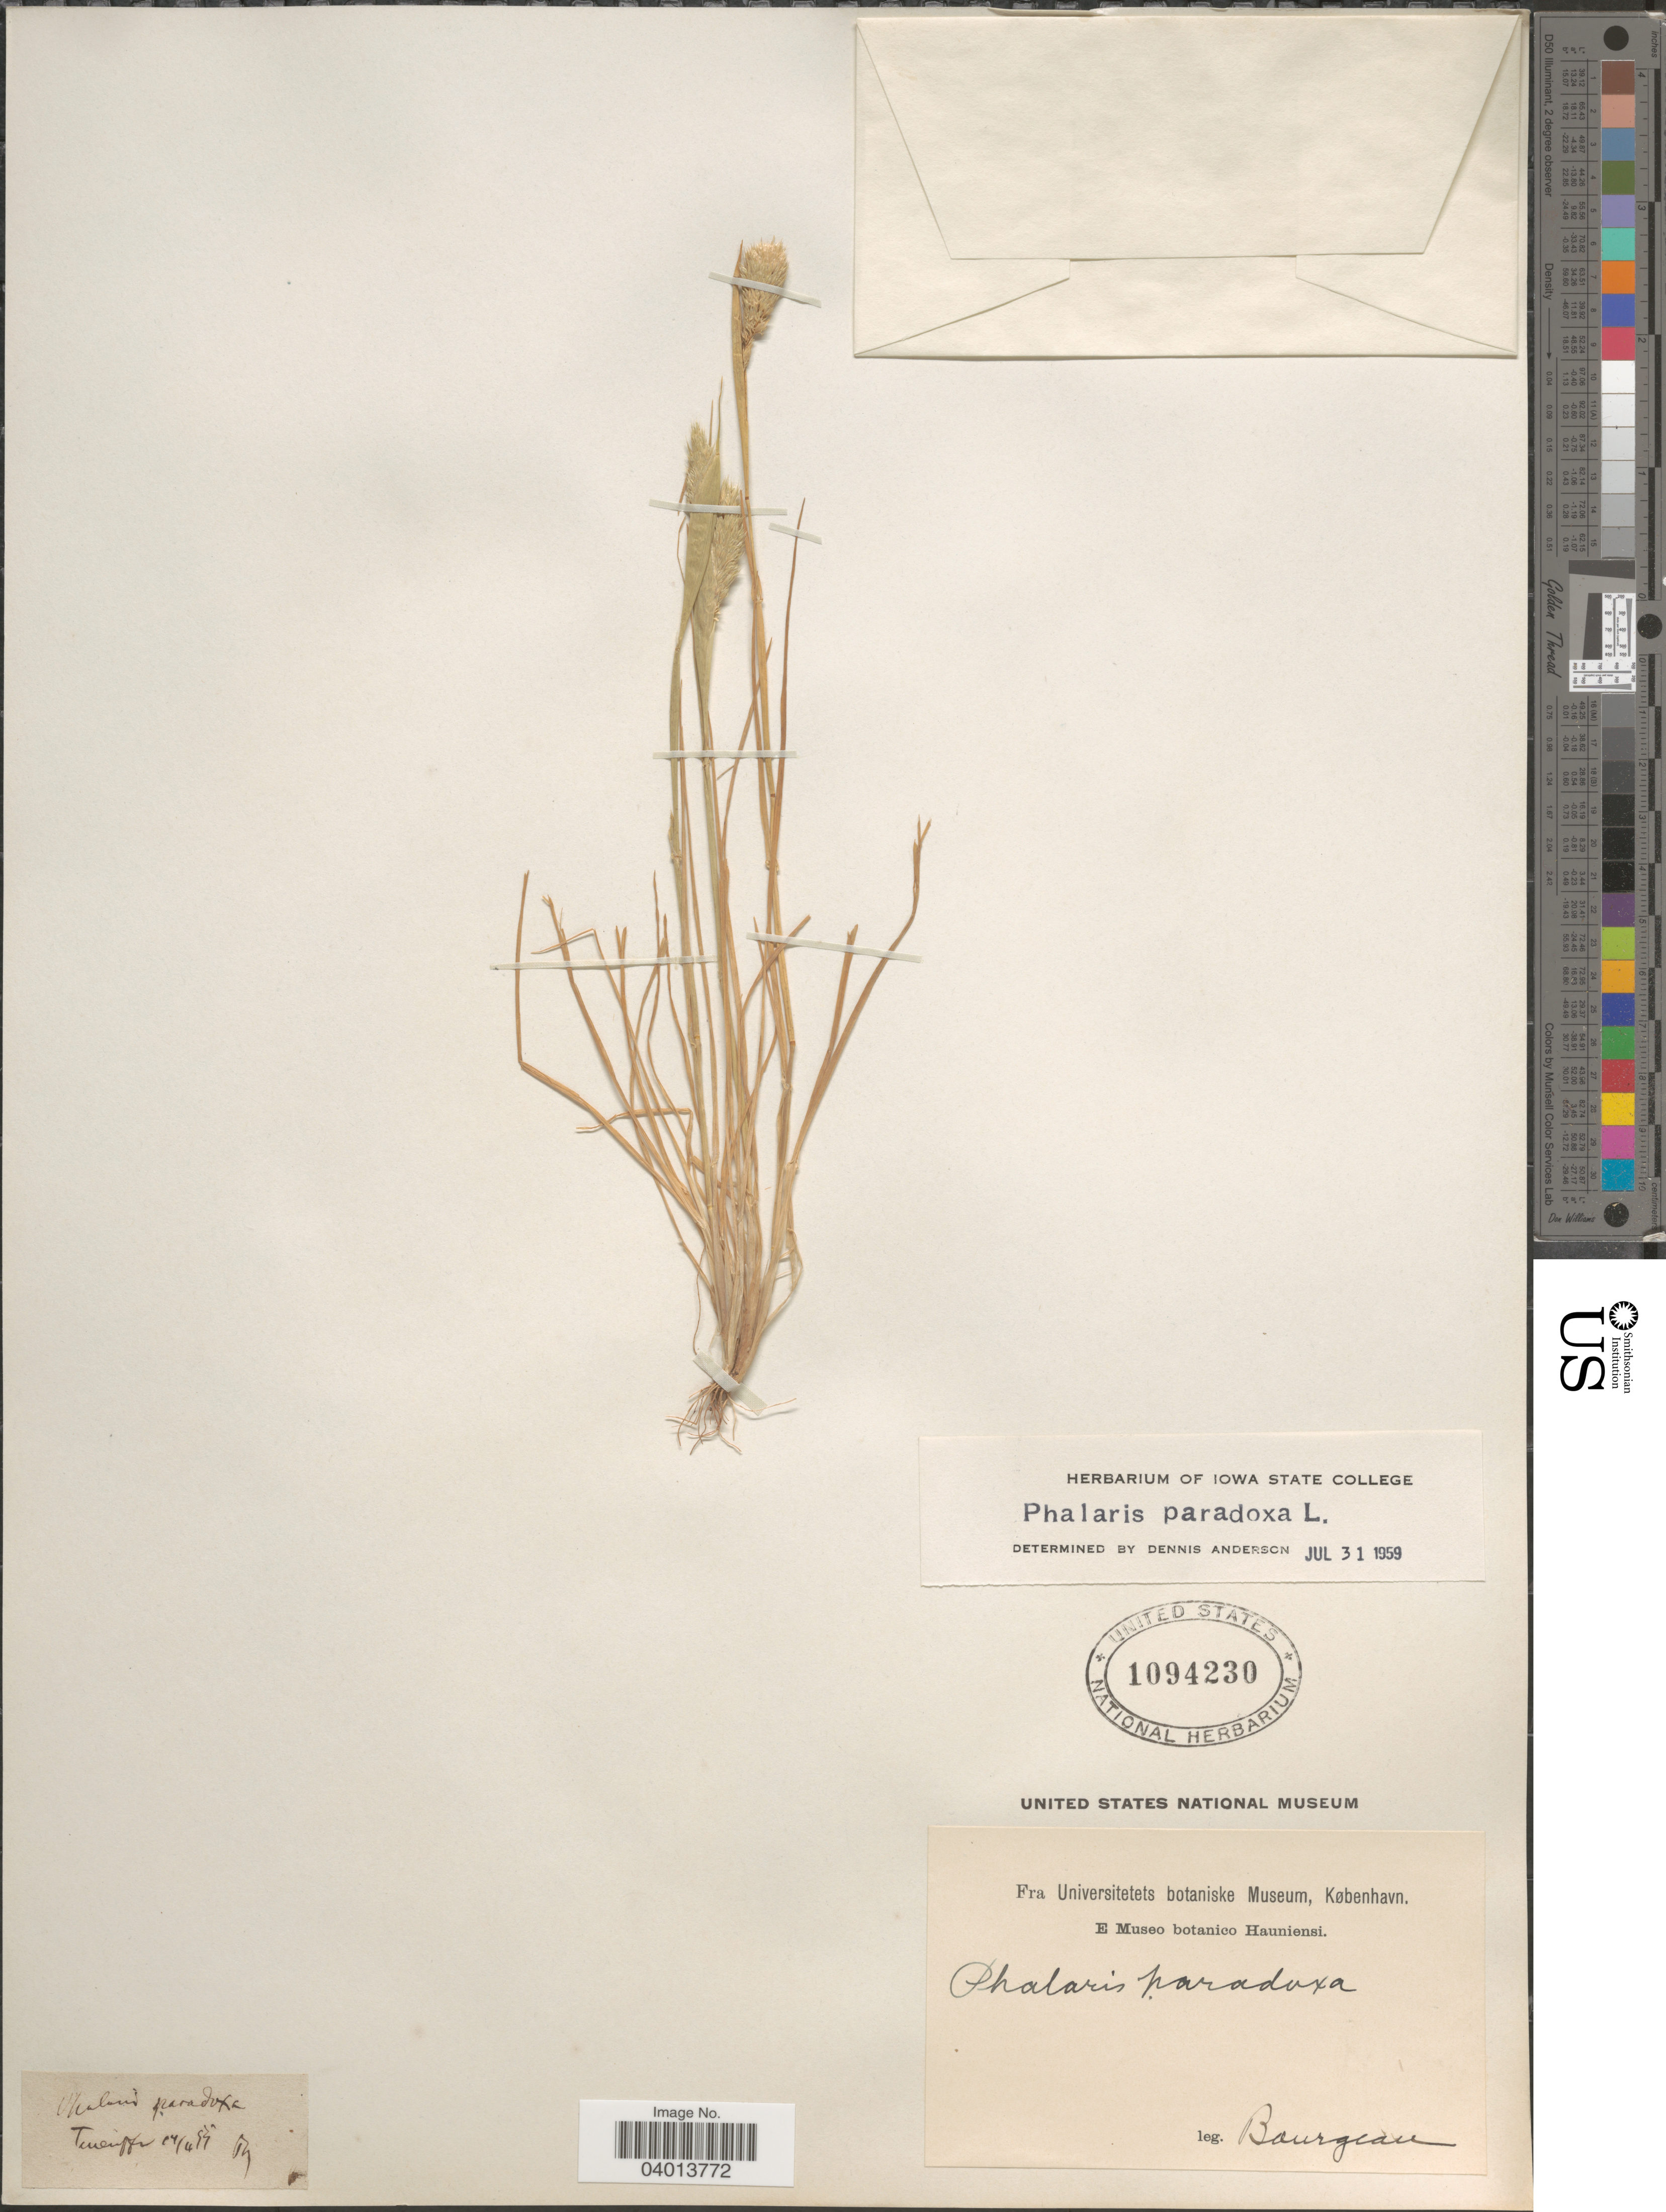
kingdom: Plantae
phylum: Tracheophyta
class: Liliopsida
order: Poales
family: Poaceae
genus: Phalaris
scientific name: Phalaris paradoxa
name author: L.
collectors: -. Bourgeau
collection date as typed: Transcribed d/m/y: 14/4/55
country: Spain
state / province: Canarias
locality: Teneriffe.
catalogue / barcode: US 1094230